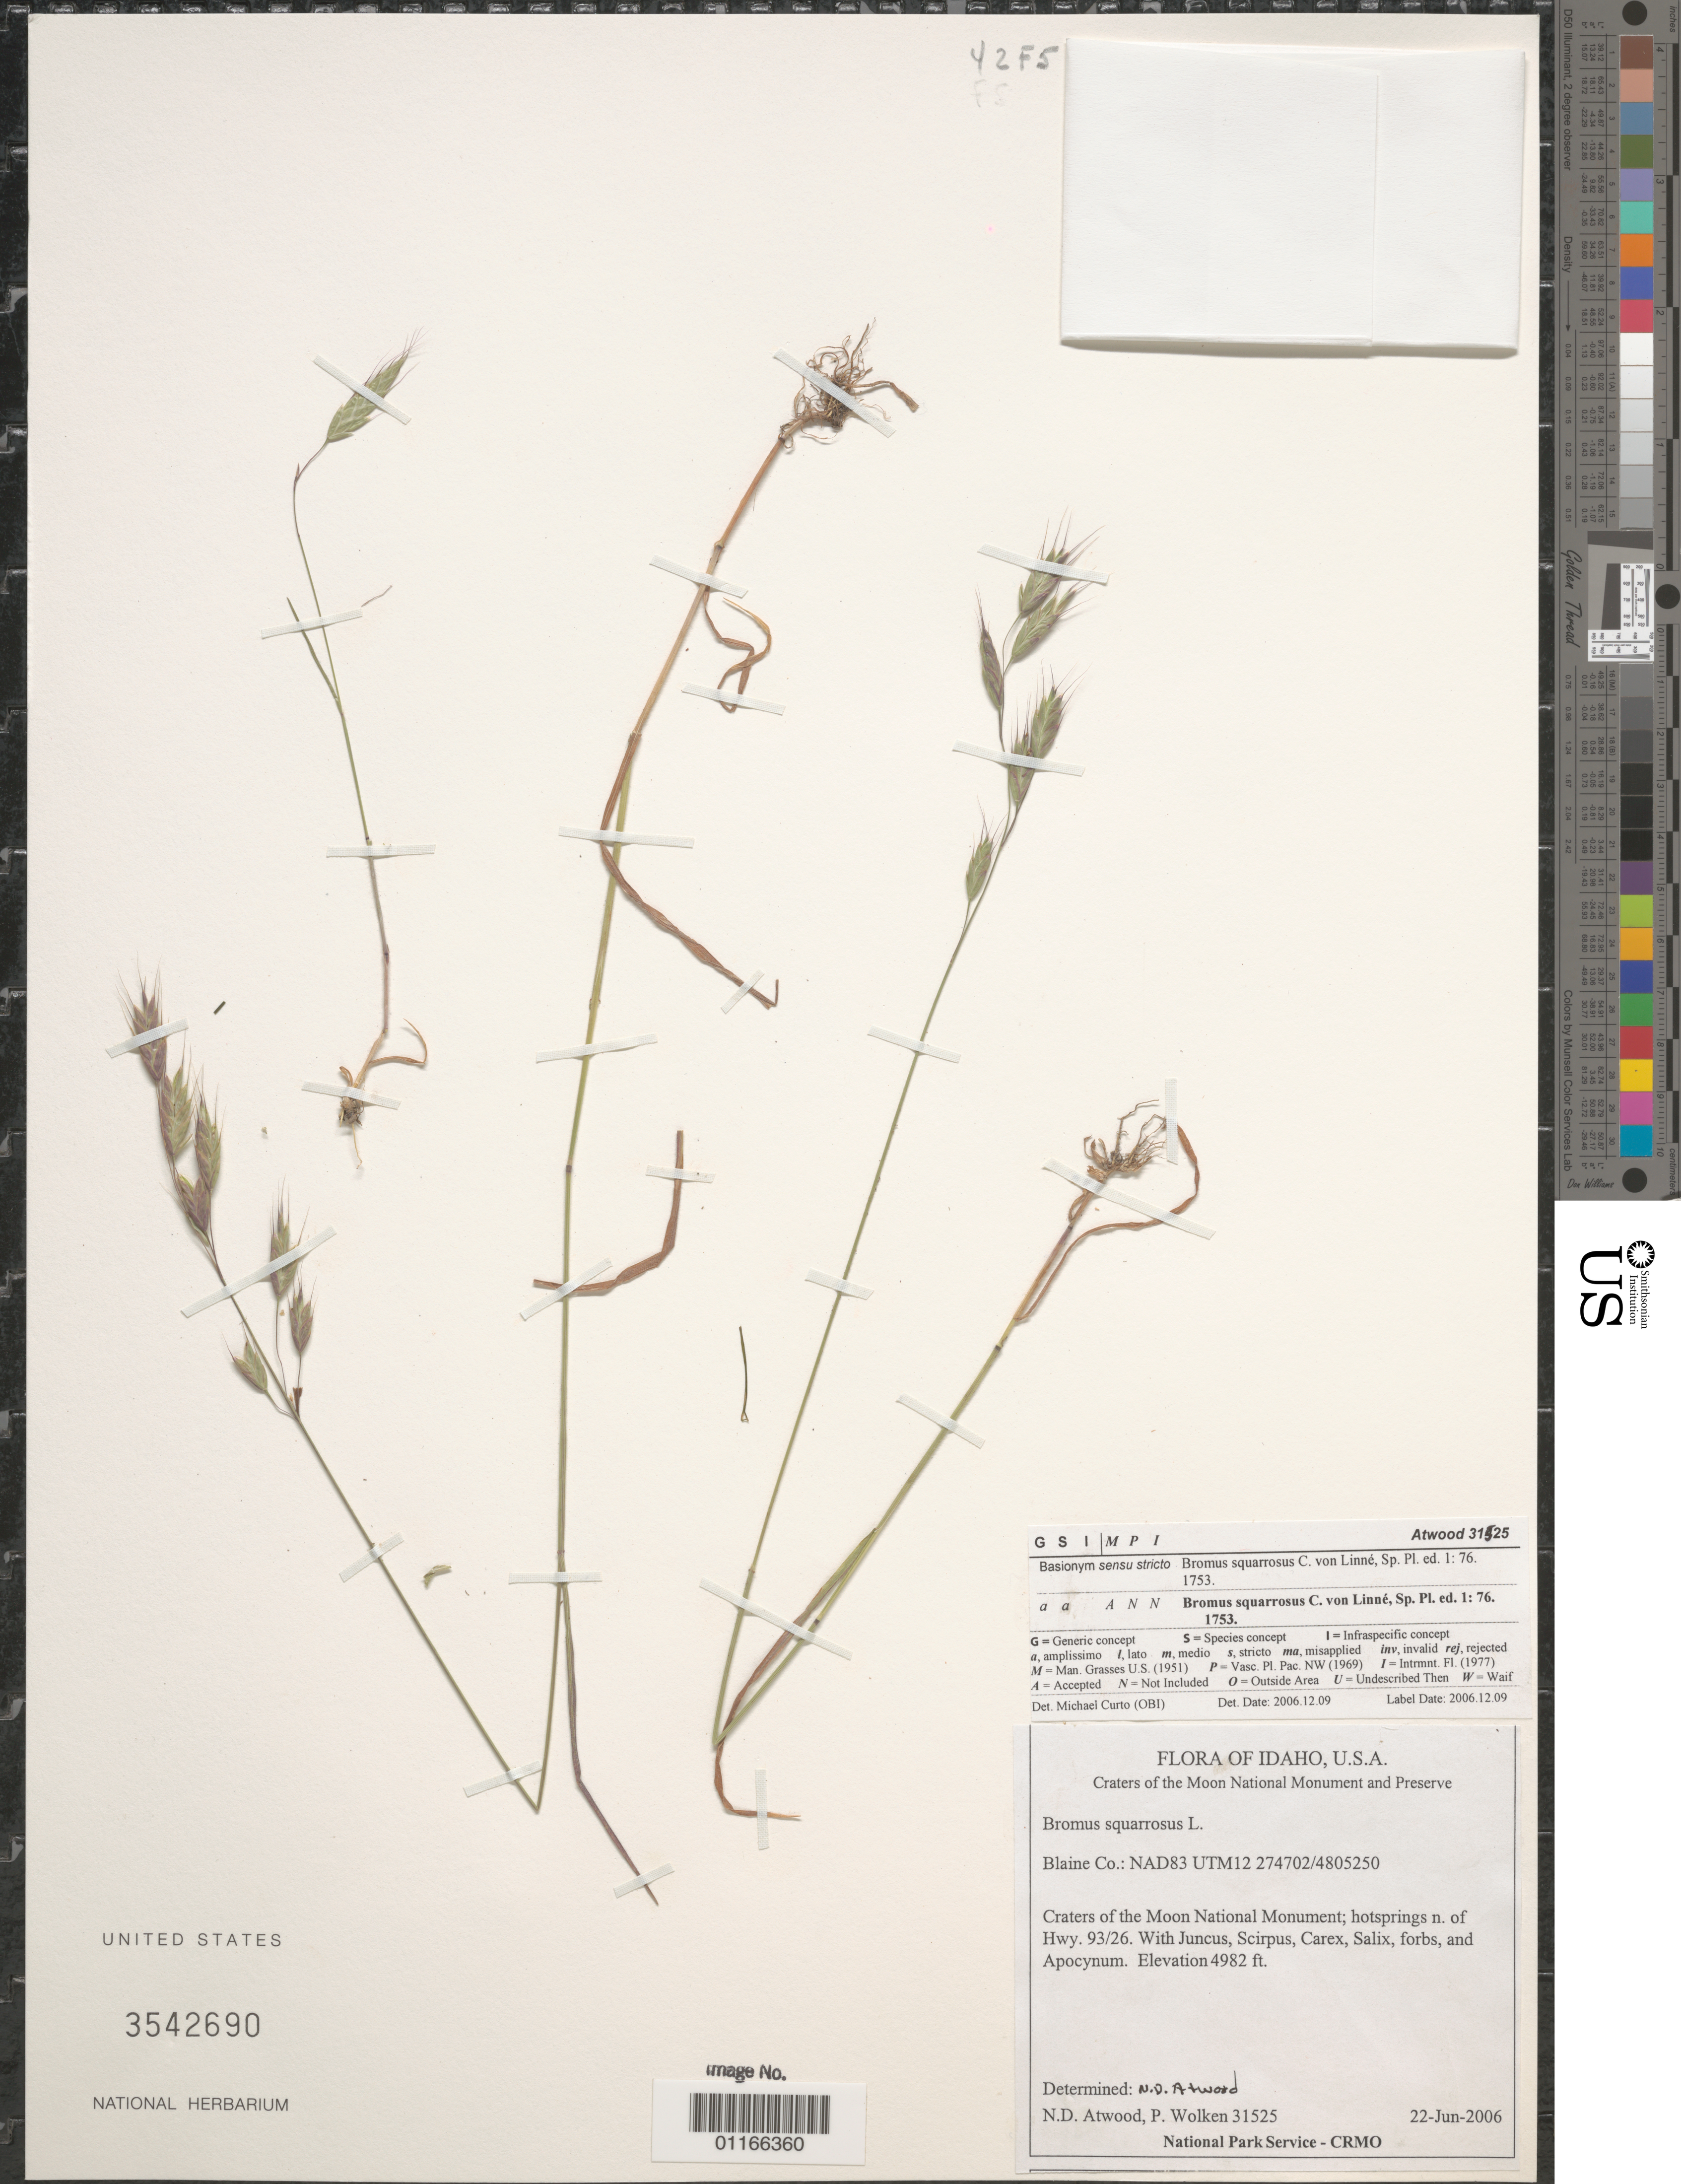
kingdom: Plantae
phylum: Tracheophyta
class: Liliopsida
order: Poales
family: Poaceae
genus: Bromus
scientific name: Bromus squarrosus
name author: L.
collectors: N. Atwood & P. Wolken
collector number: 31525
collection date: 2006-06-22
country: United States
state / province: Idaho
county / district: Blaine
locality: Craters of the Moon National Monument; hotsprings n. of Hwy. 93/26.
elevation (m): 1519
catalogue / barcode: US 3542690